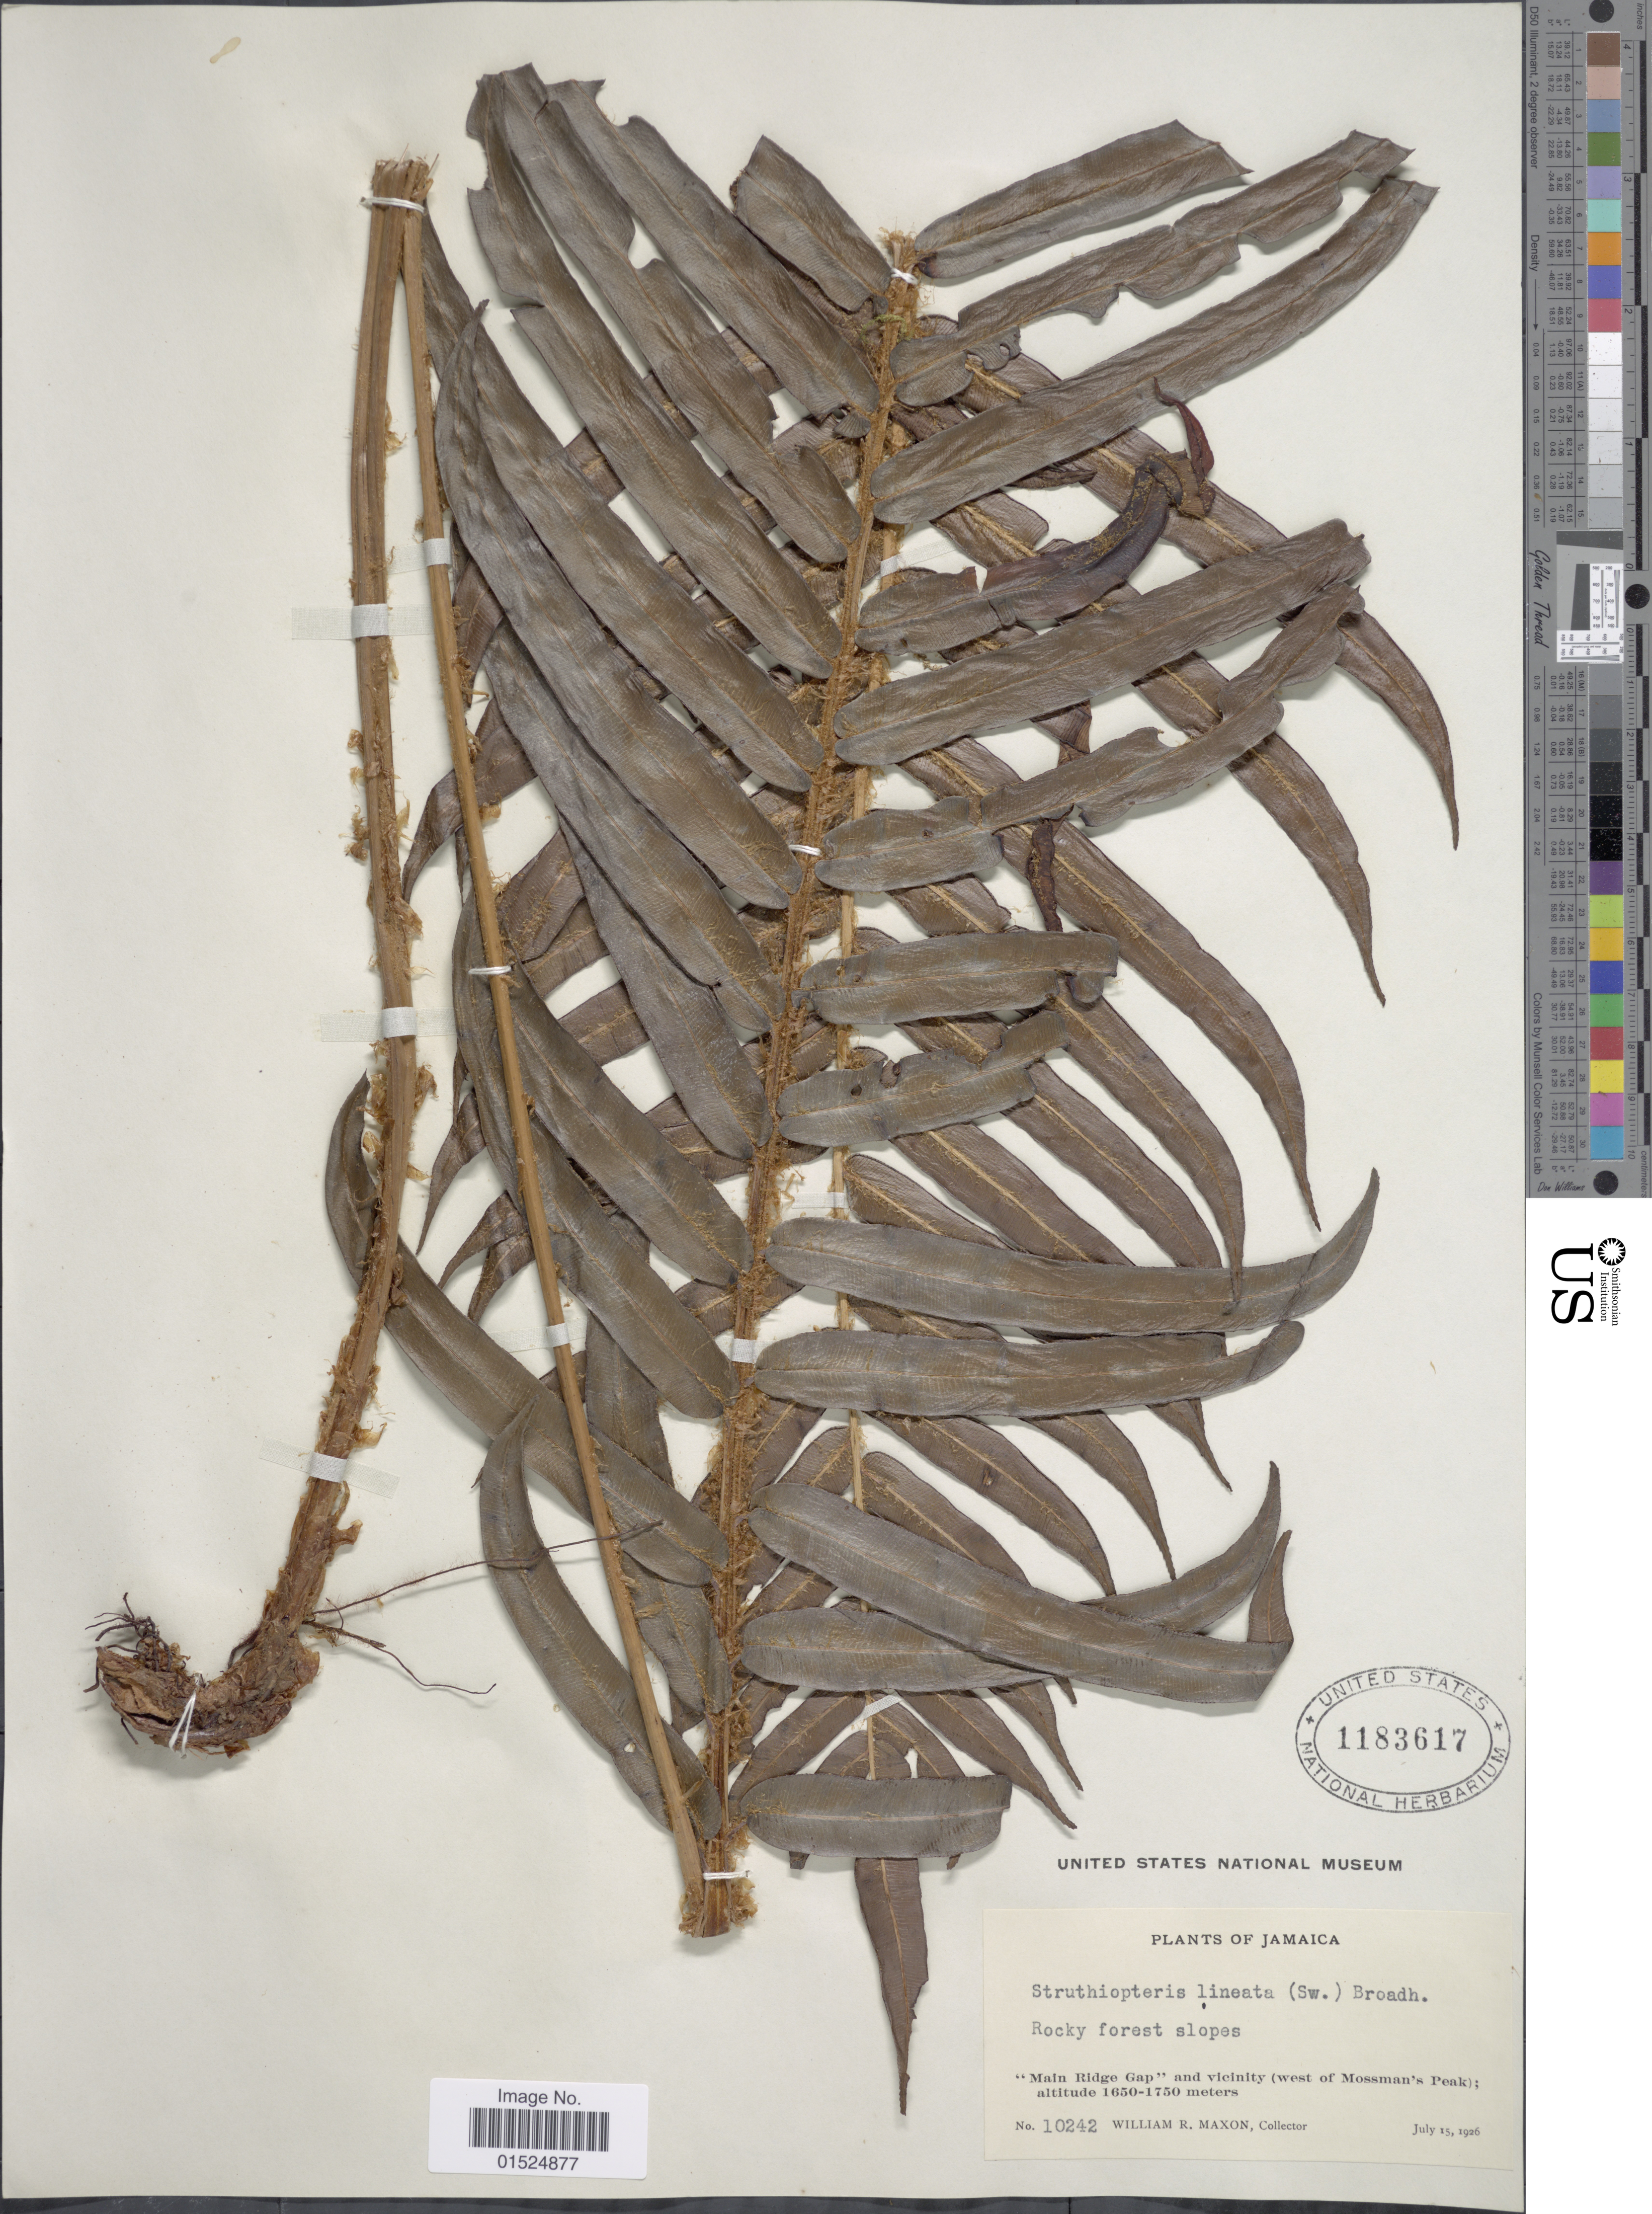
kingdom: Plantae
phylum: Tracheophyta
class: Polypodiopsida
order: Polypodiales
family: Blechnaceae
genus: Blechnum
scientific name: Blechnum lineatum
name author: (Sw.) C. Chr.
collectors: W. R. Maxon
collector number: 10242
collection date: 1926-07-15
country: Jamaica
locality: Main Ridge Gap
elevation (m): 1650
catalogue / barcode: US 1183617